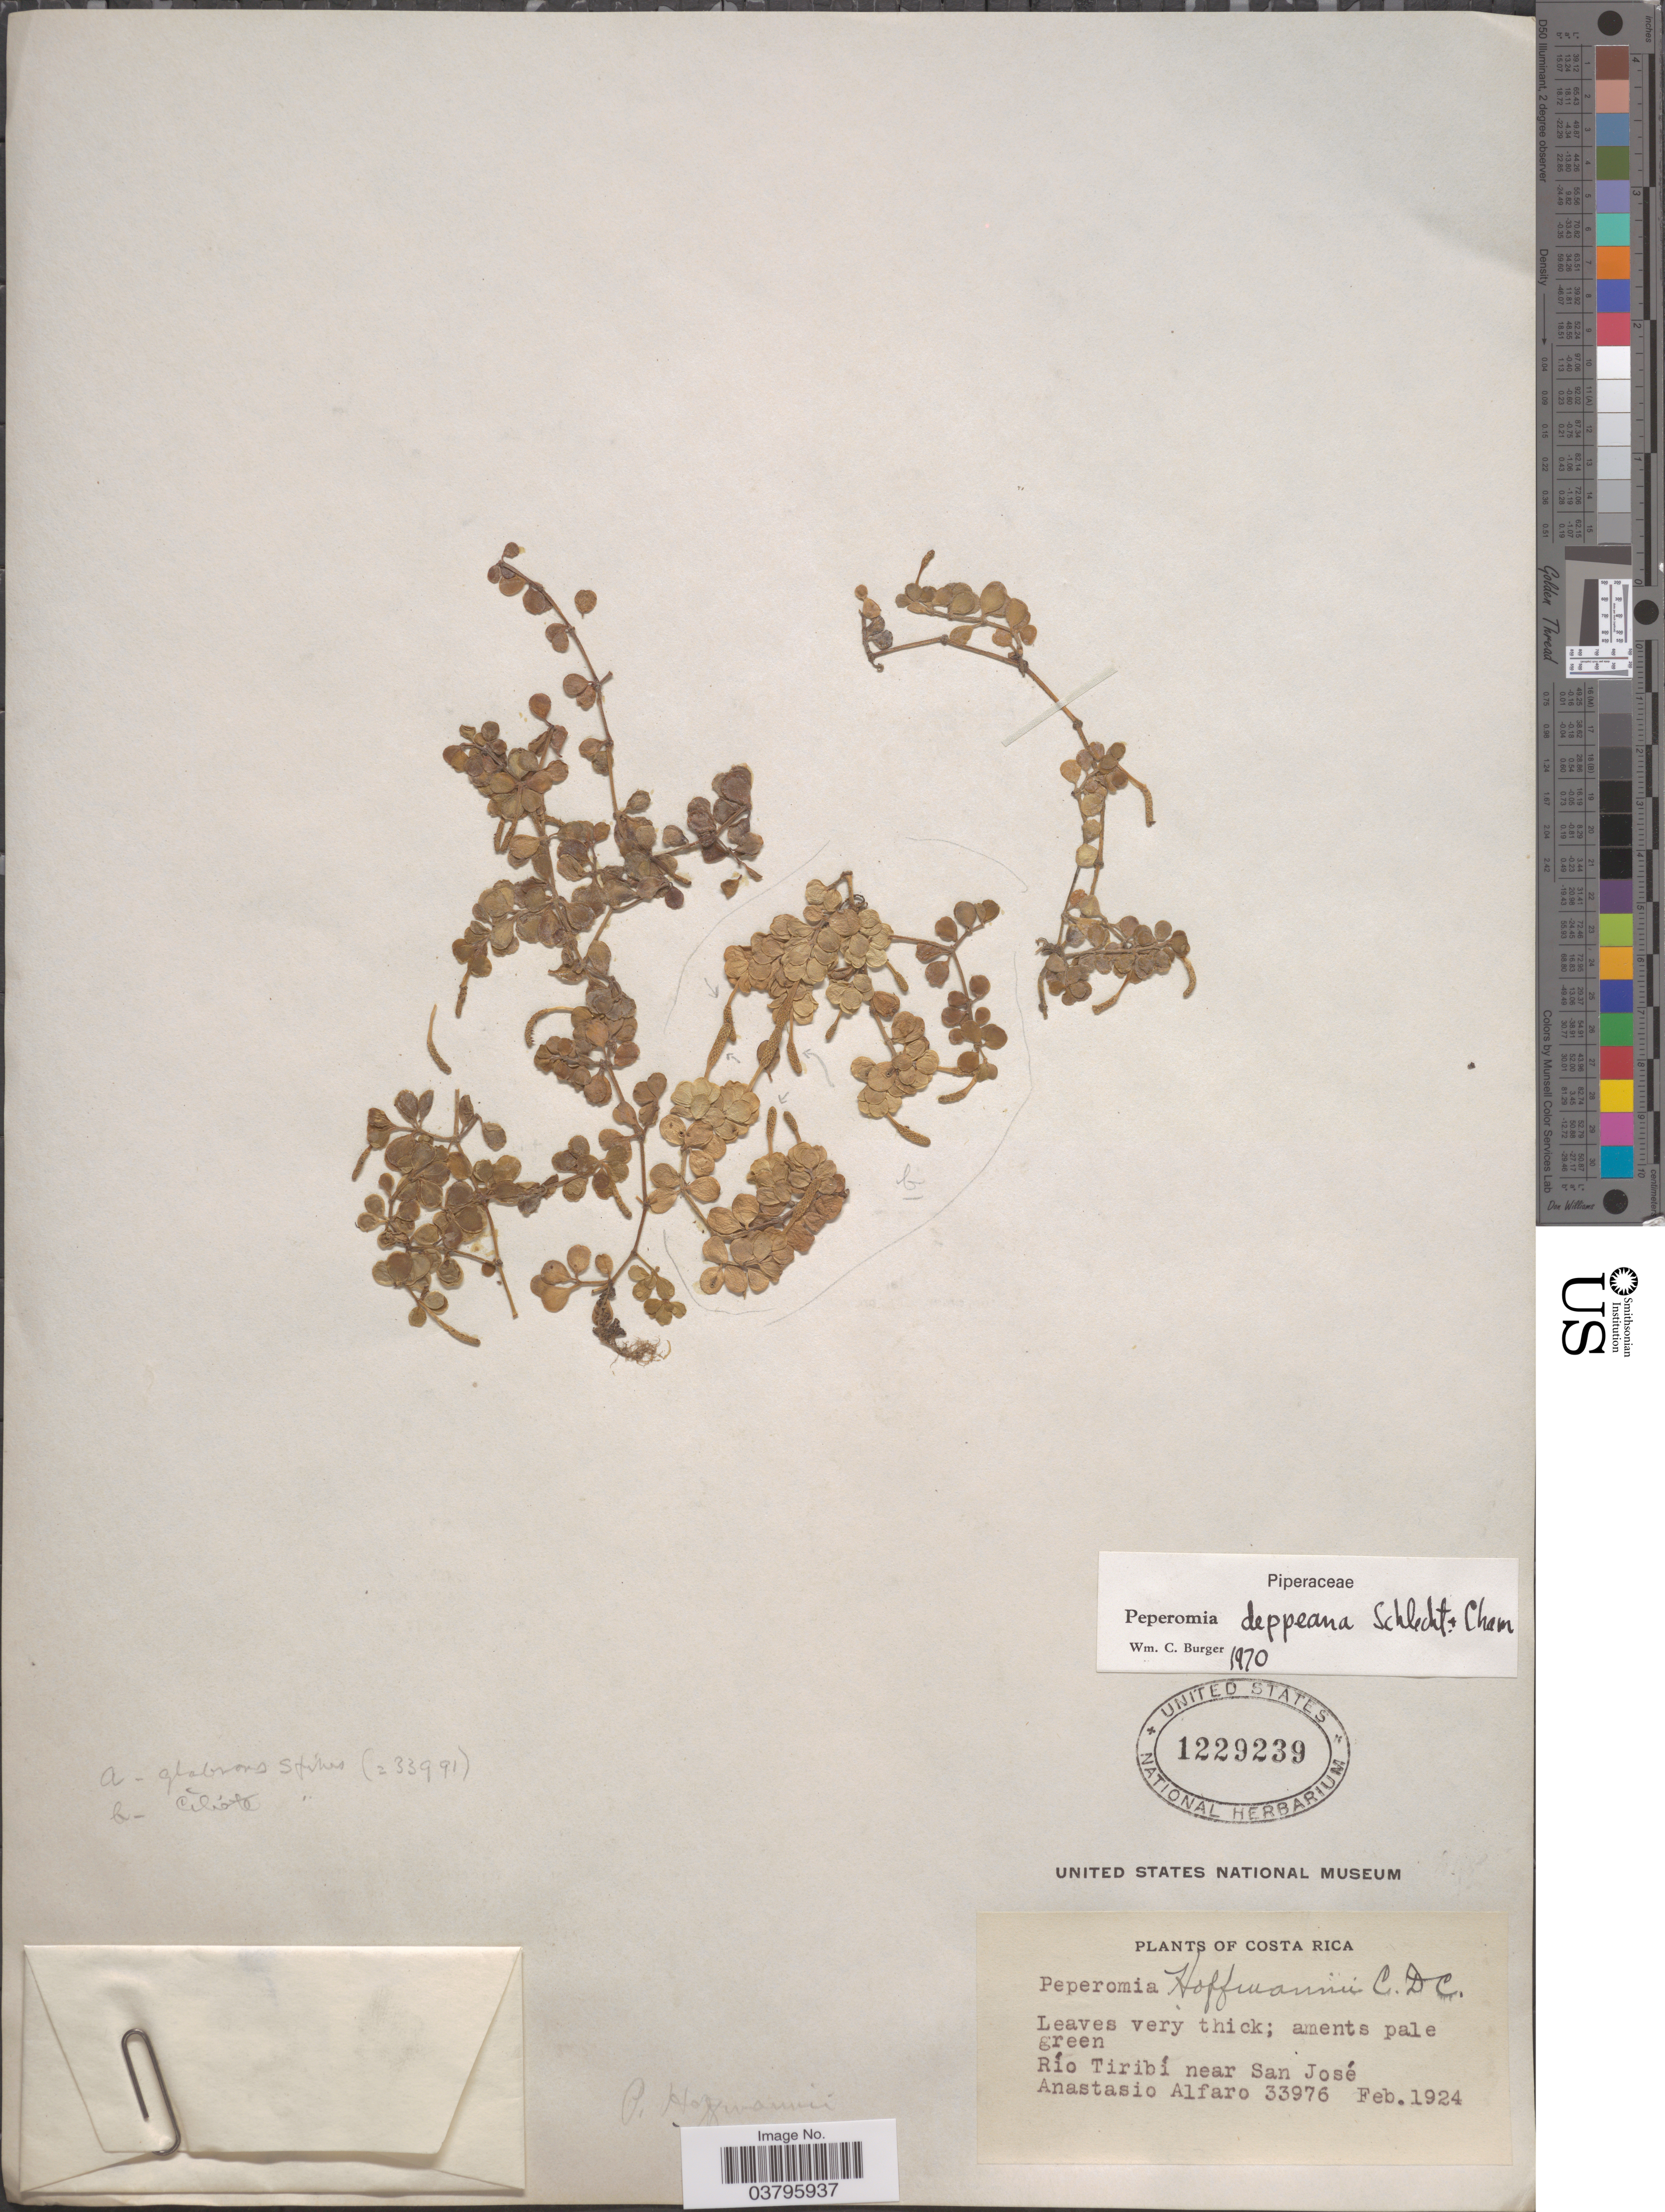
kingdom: Plantae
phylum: Tracheophyta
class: Magnoliopsida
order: Piperales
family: Piperaceae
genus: Peperomia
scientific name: Peperomia deppeana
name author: Schltdl. & Cham.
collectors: A. Alfaro Gonzalez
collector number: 33976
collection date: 1924-02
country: Costa Rica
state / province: San José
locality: Río Tiribí near San José.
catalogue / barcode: US 1229239